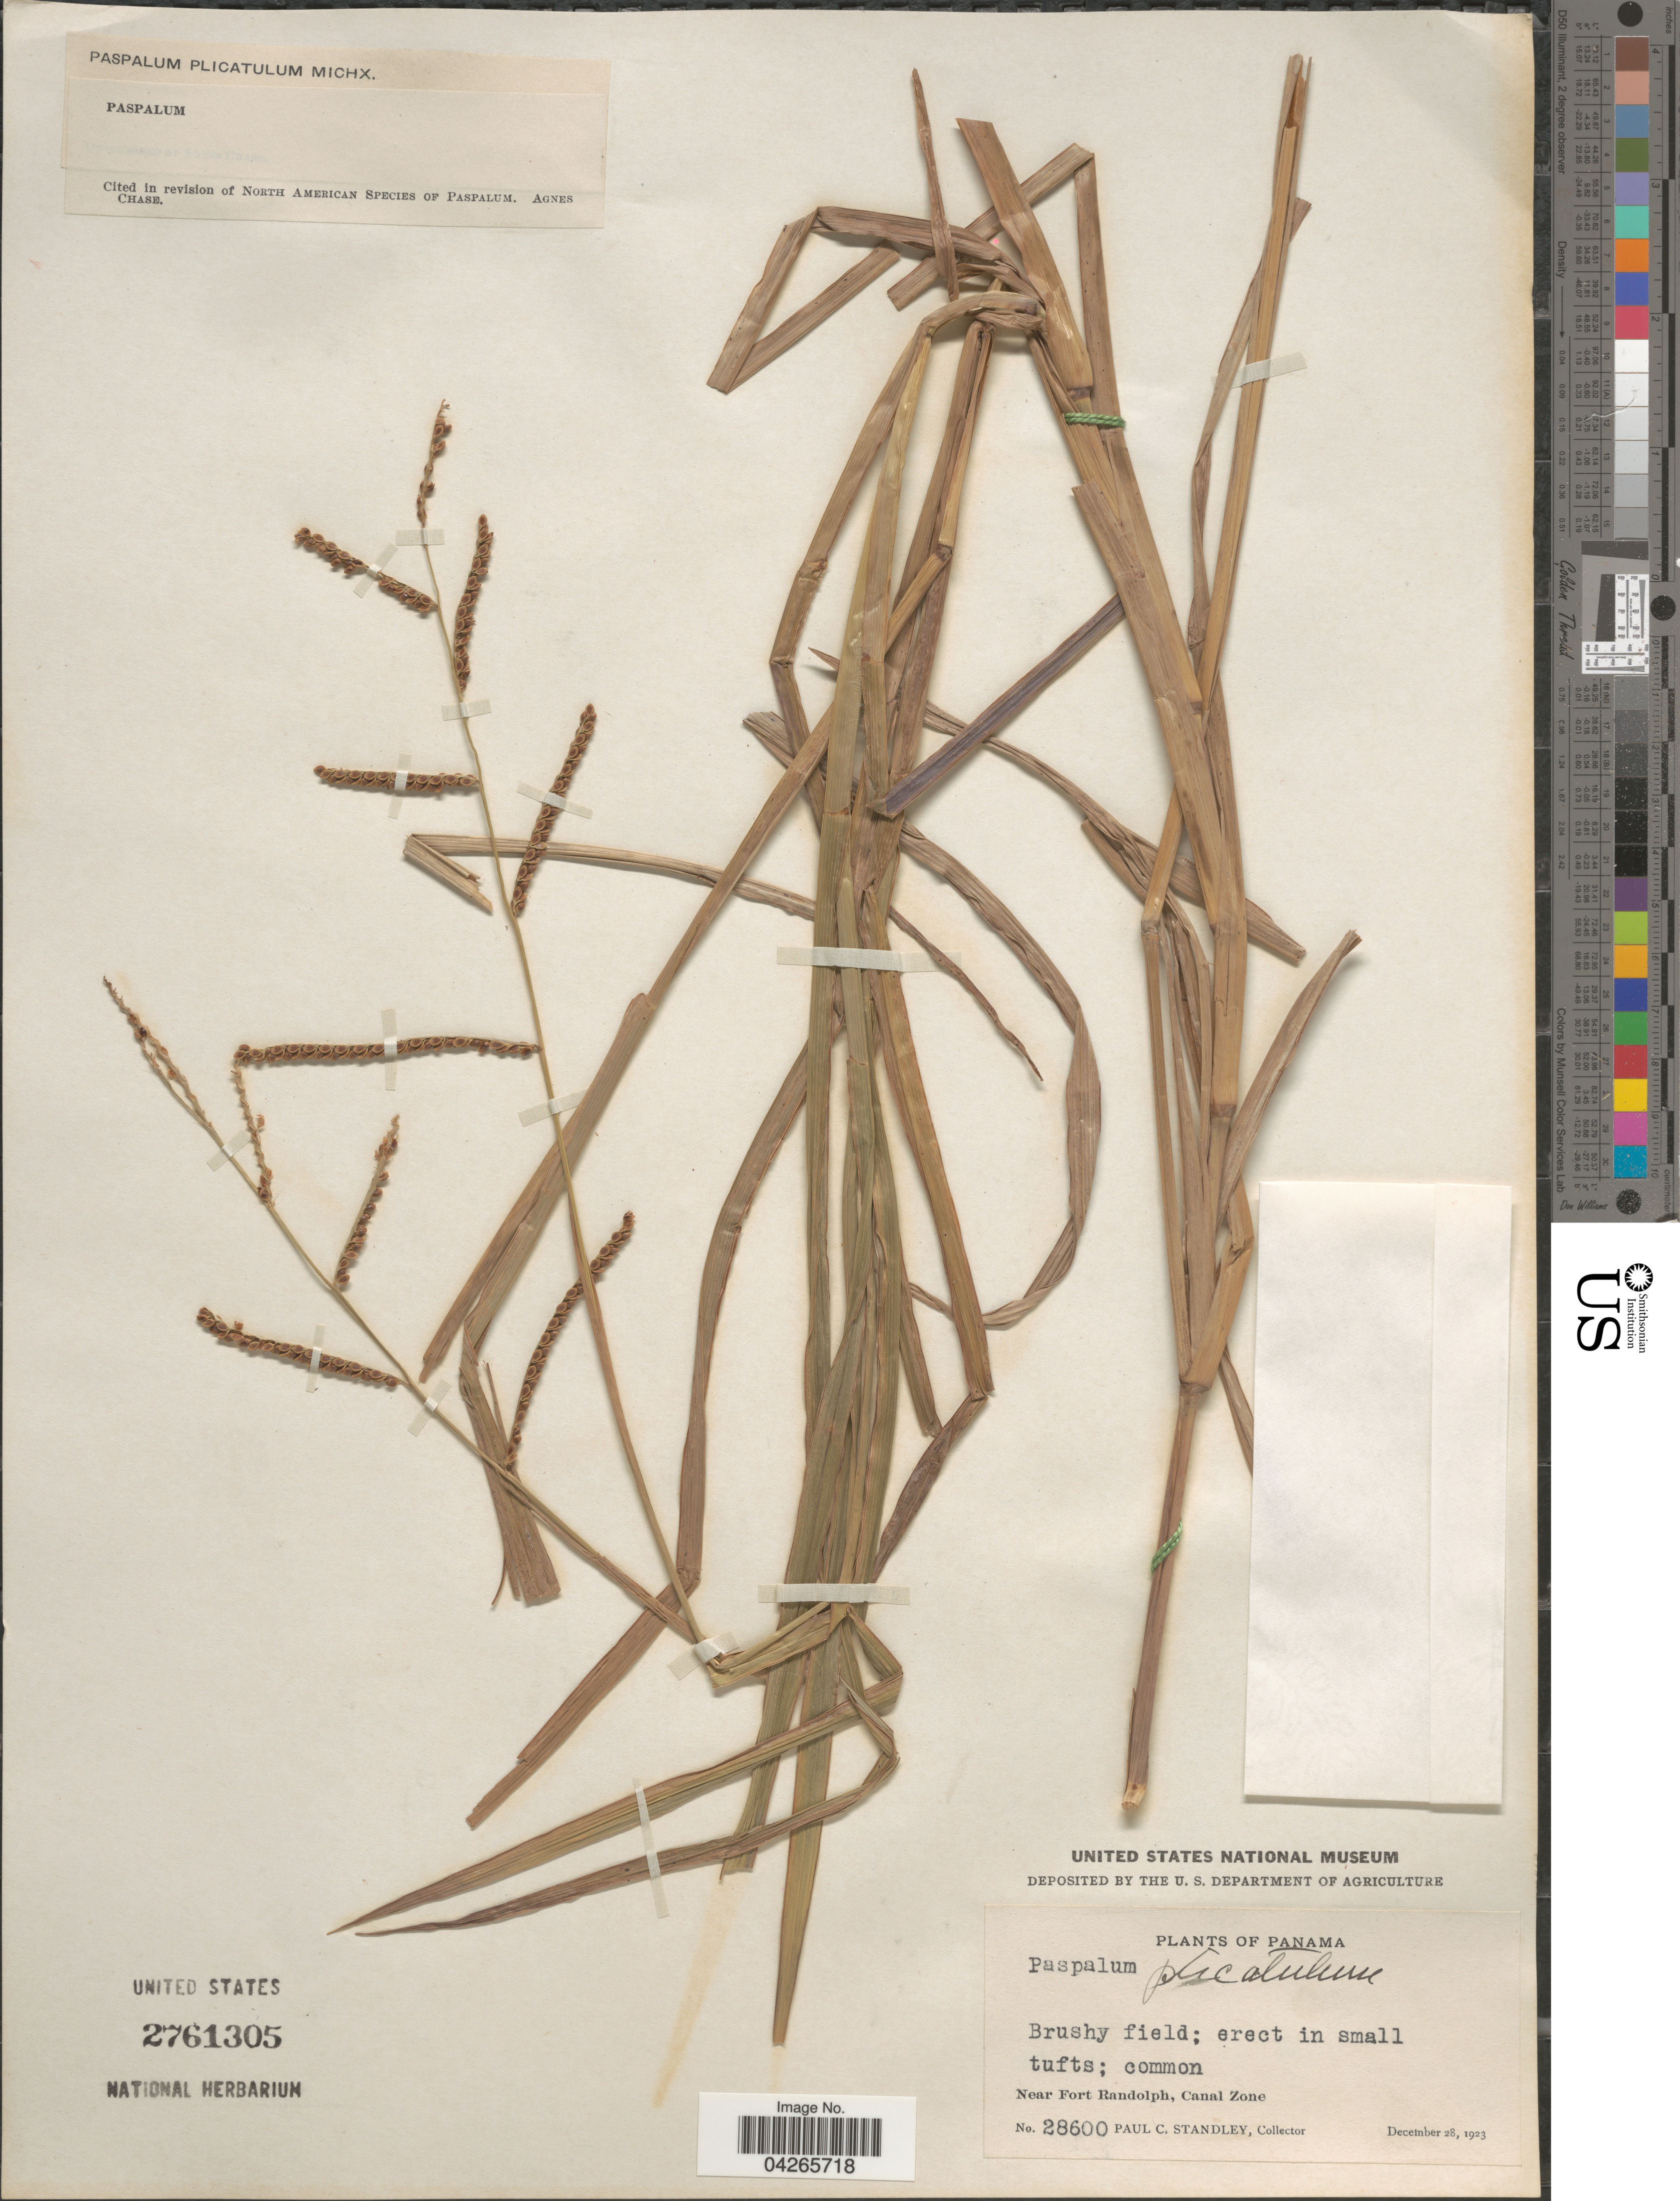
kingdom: Plantae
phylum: Tracheophyta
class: Liliopsida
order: Poales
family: Poaceae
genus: Paspalum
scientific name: Paspalum plicatulum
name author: Michx.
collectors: P. C. Standley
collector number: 28600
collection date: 1923-12-28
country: Panama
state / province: Colón / Panamá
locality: Brushy field; common. Near Fort Randolph, Canal Zone.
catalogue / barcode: US 2761305